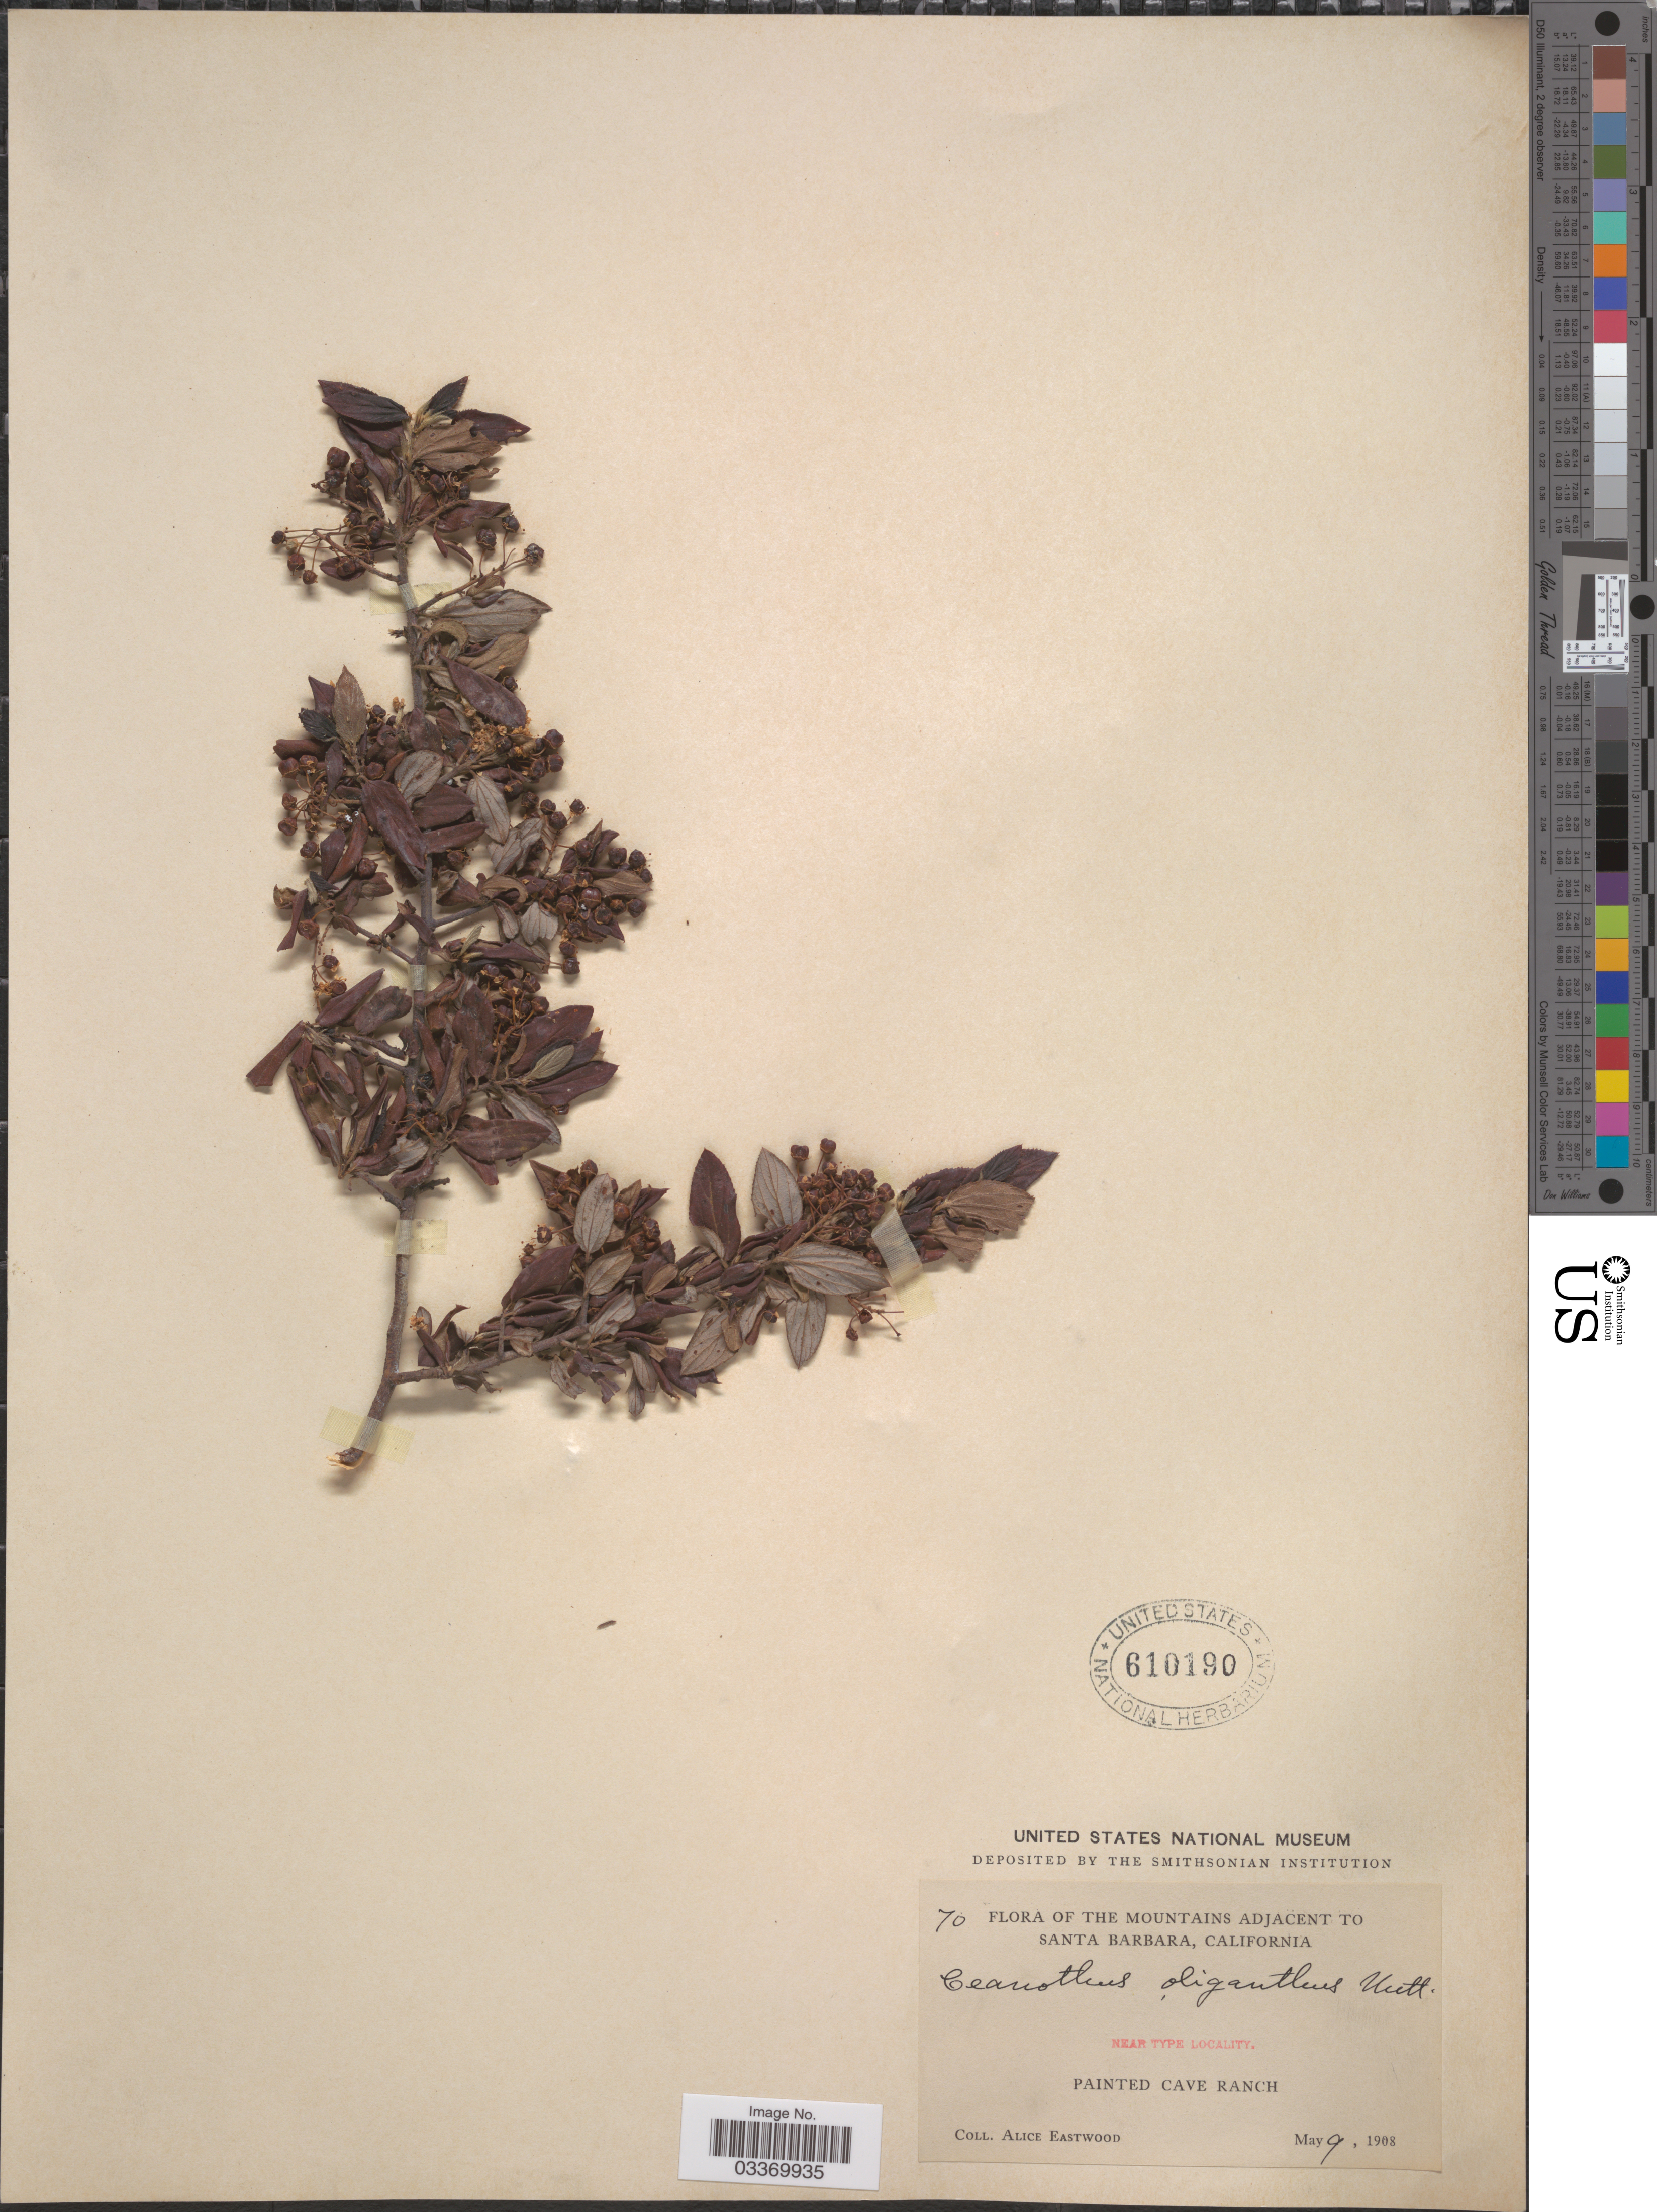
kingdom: Plantae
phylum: Tracheophyta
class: Magnoliopsida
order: Rosales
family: Rhamnaceae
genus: Ceanothus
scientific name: Ceanothus oliganthus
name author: Nutt.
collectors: A. Eastwood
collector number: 70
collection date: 1908-05-09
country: United States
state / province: California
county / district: Santa Barbara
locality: The Mountains adjacent to Santa Barbara. Near type locality. [unsure placement] Painted Cave Ranch.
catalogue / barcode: US 610190